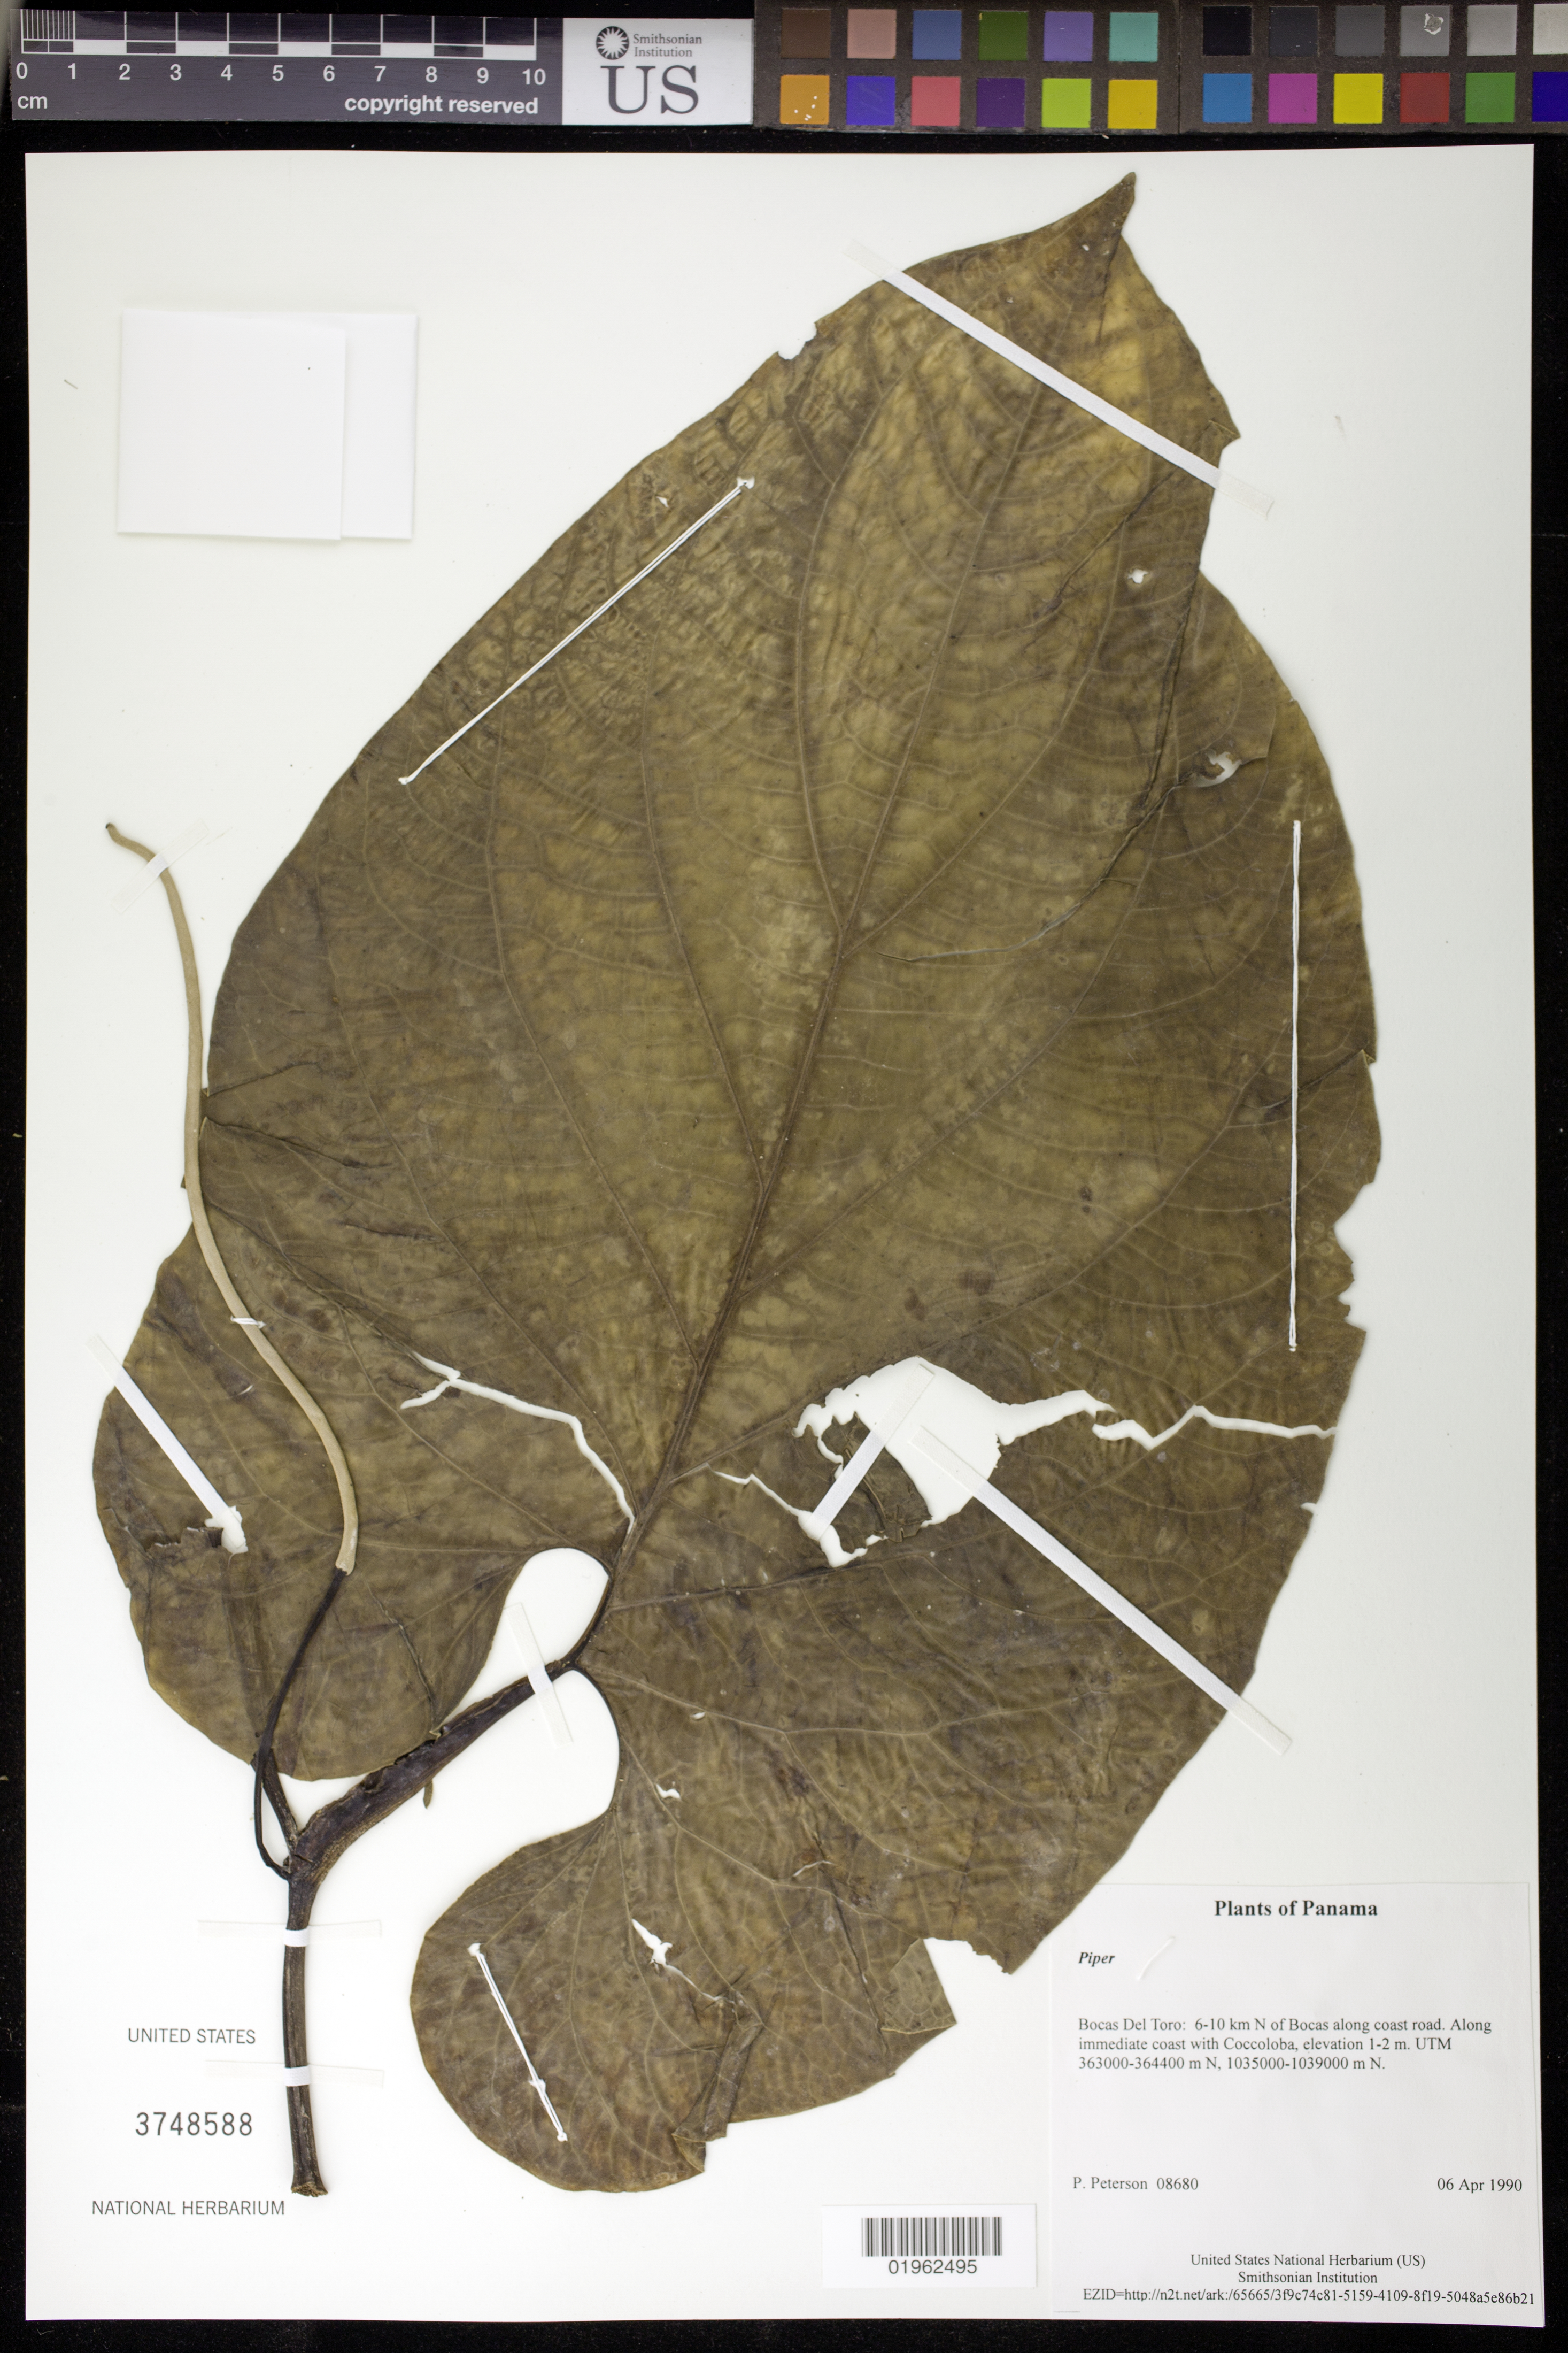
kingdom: Plantae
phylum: Tracheophyta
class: Magnoliopsida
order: Piperales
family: Piperaceae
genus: Piper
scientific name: Piper sp.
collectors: P. M. Peterson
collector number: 08680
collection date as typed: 06 Apr 1990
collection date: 1990-04-06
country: Panama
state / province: Bocas del Toro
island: Colón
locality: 6-10 km N of Bocas along coast road.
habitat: Along immediate coast with Coccoloba, elevation 1-2 m. UTM 363000-364400 m N, 1035000-1039000 m N.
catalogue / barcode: US 3748588